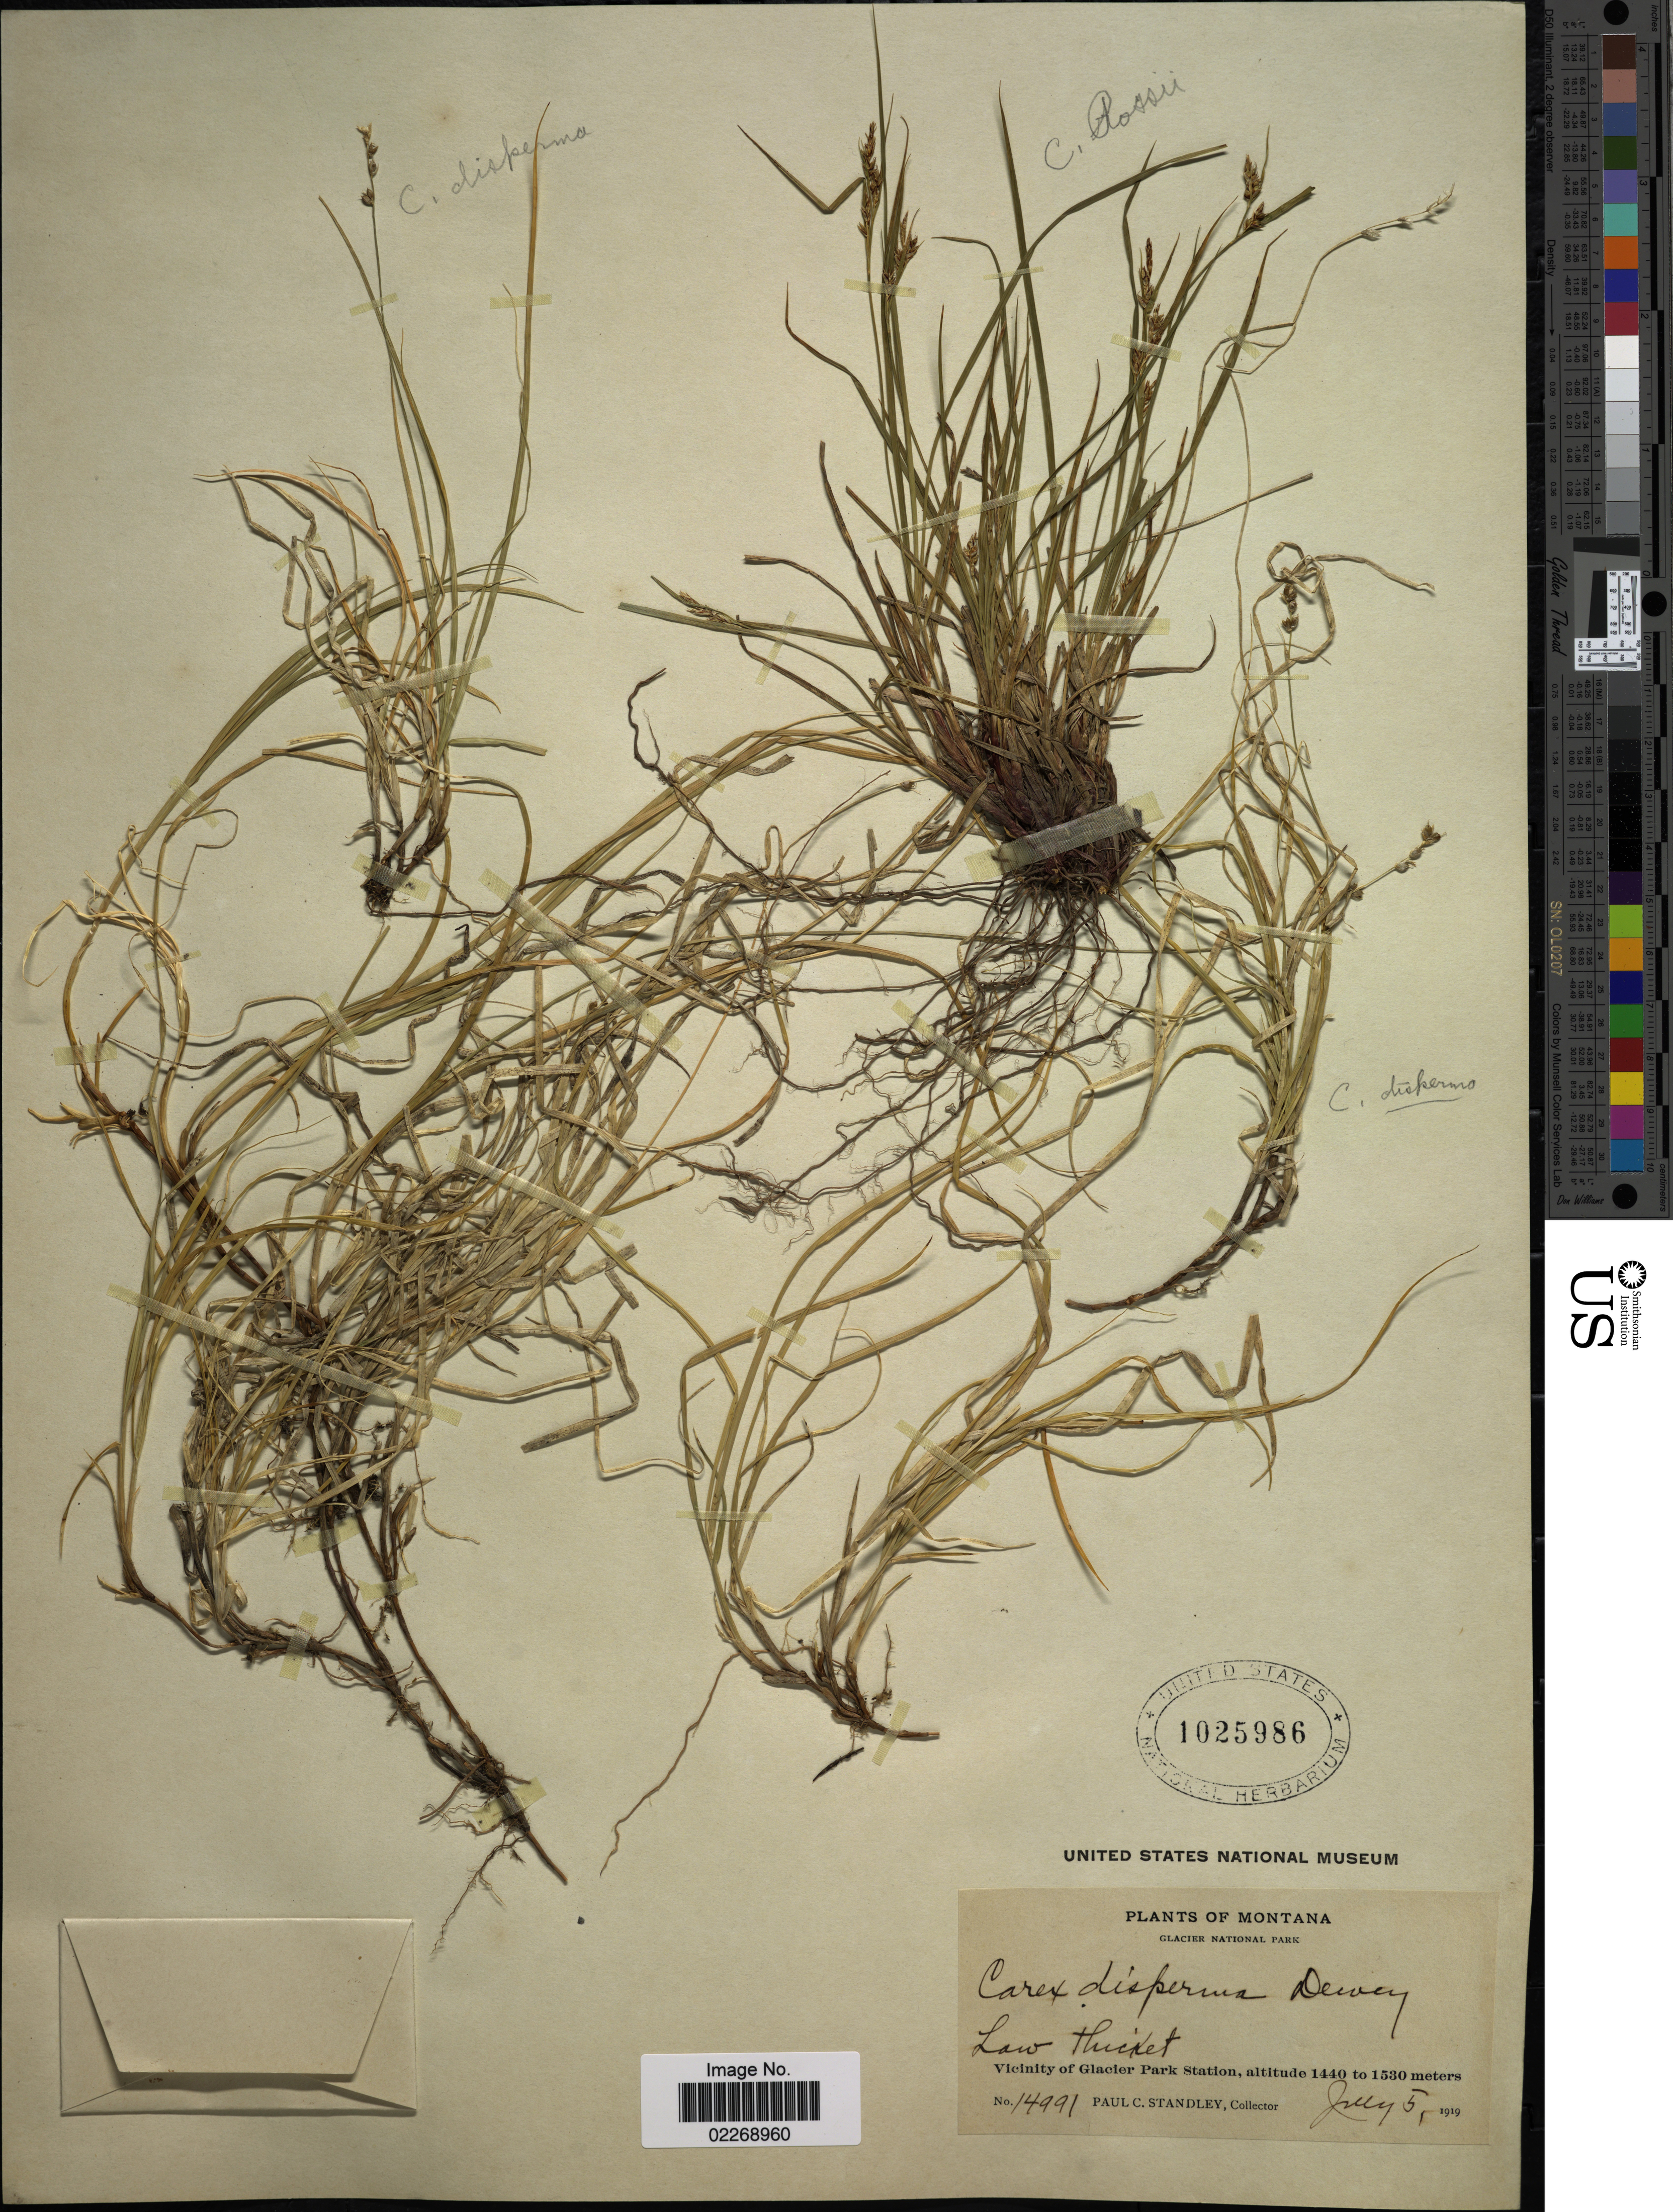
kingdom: Plantae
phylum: Tracheophyta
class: Liliopsida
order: Poales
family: Cyperaceae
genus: Carex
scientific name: Carex disperma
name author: Dewey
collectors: P. C. Standley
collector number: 14991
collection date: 1919-07-05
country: United States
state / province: Montana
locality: Glacier National Park, Low thicket, Vicinity of Glacier Park Station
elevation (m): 1440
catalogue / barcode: US 1025986